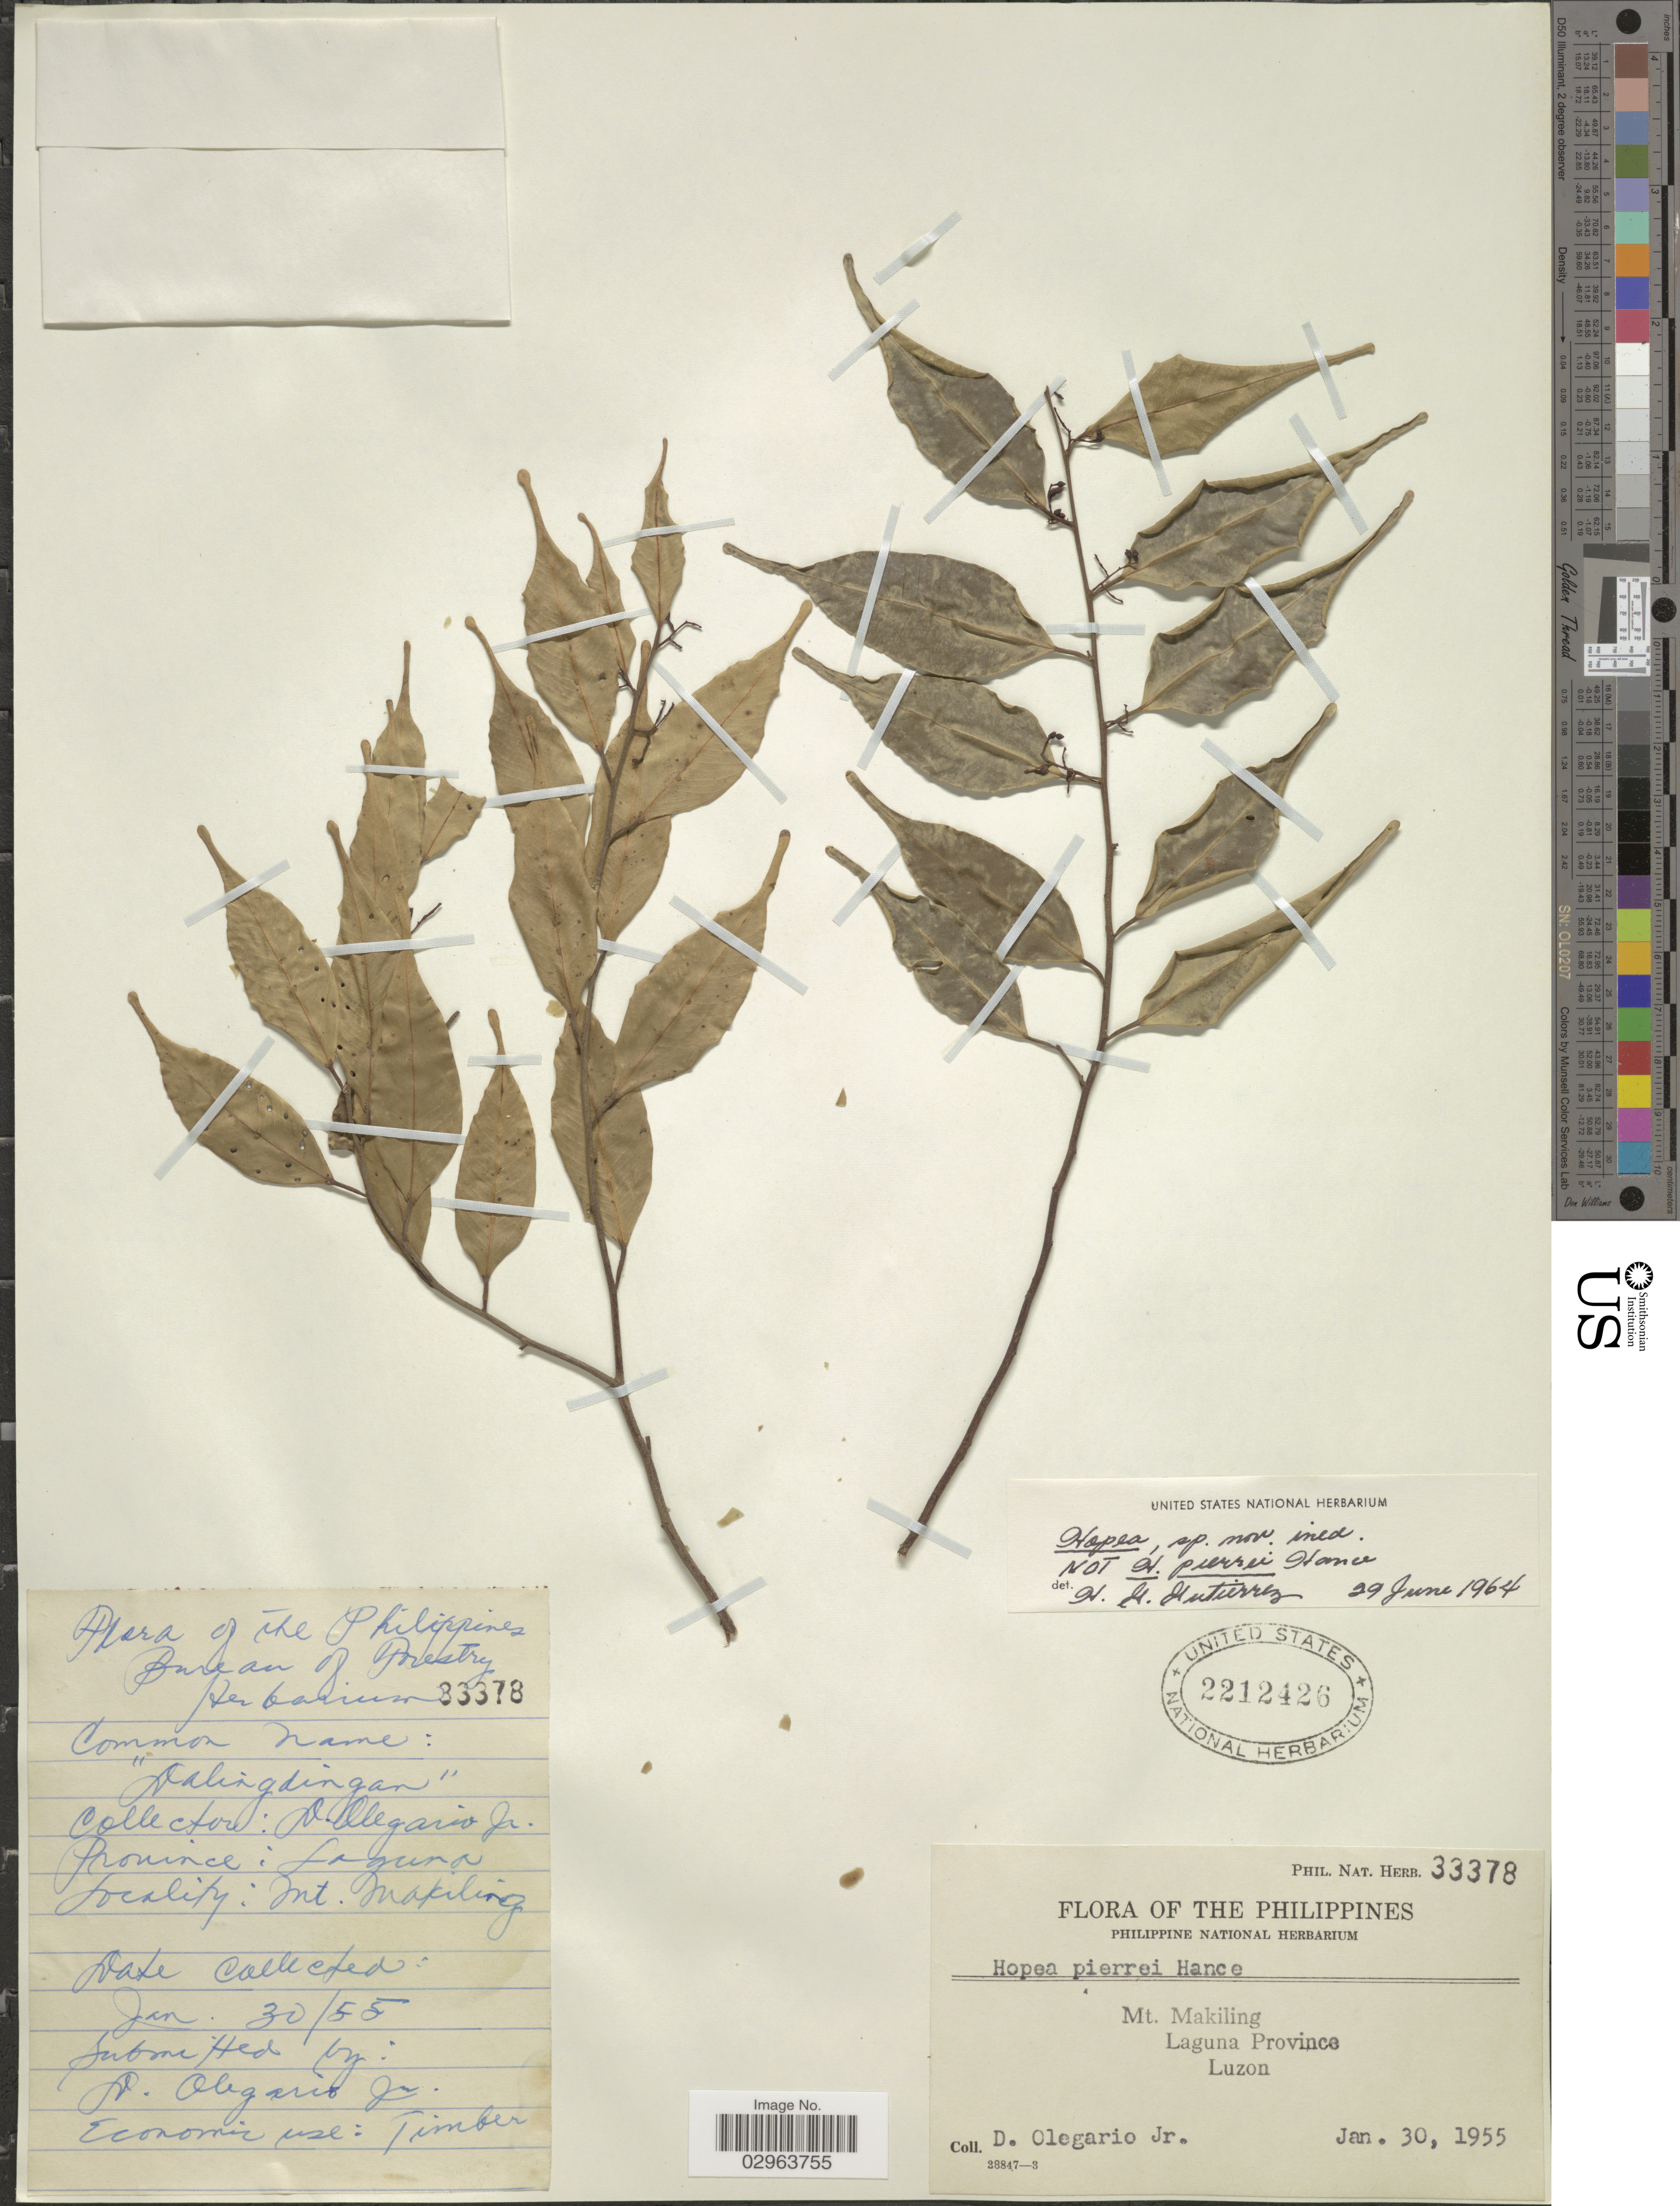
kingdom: Plantae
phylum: Tracheophyta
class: Magnoliopsida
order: Malvales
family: Dipterocarpaceae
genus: Hopea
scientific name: Hopea pierrei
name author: Hance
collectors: D. Olegario, Jr.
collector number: Phil. Nat. Herb. 33378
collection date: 1955-01-30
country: Philippines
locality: Mt. Makiling Laguna Province Luzon.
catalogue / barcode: US 2212426